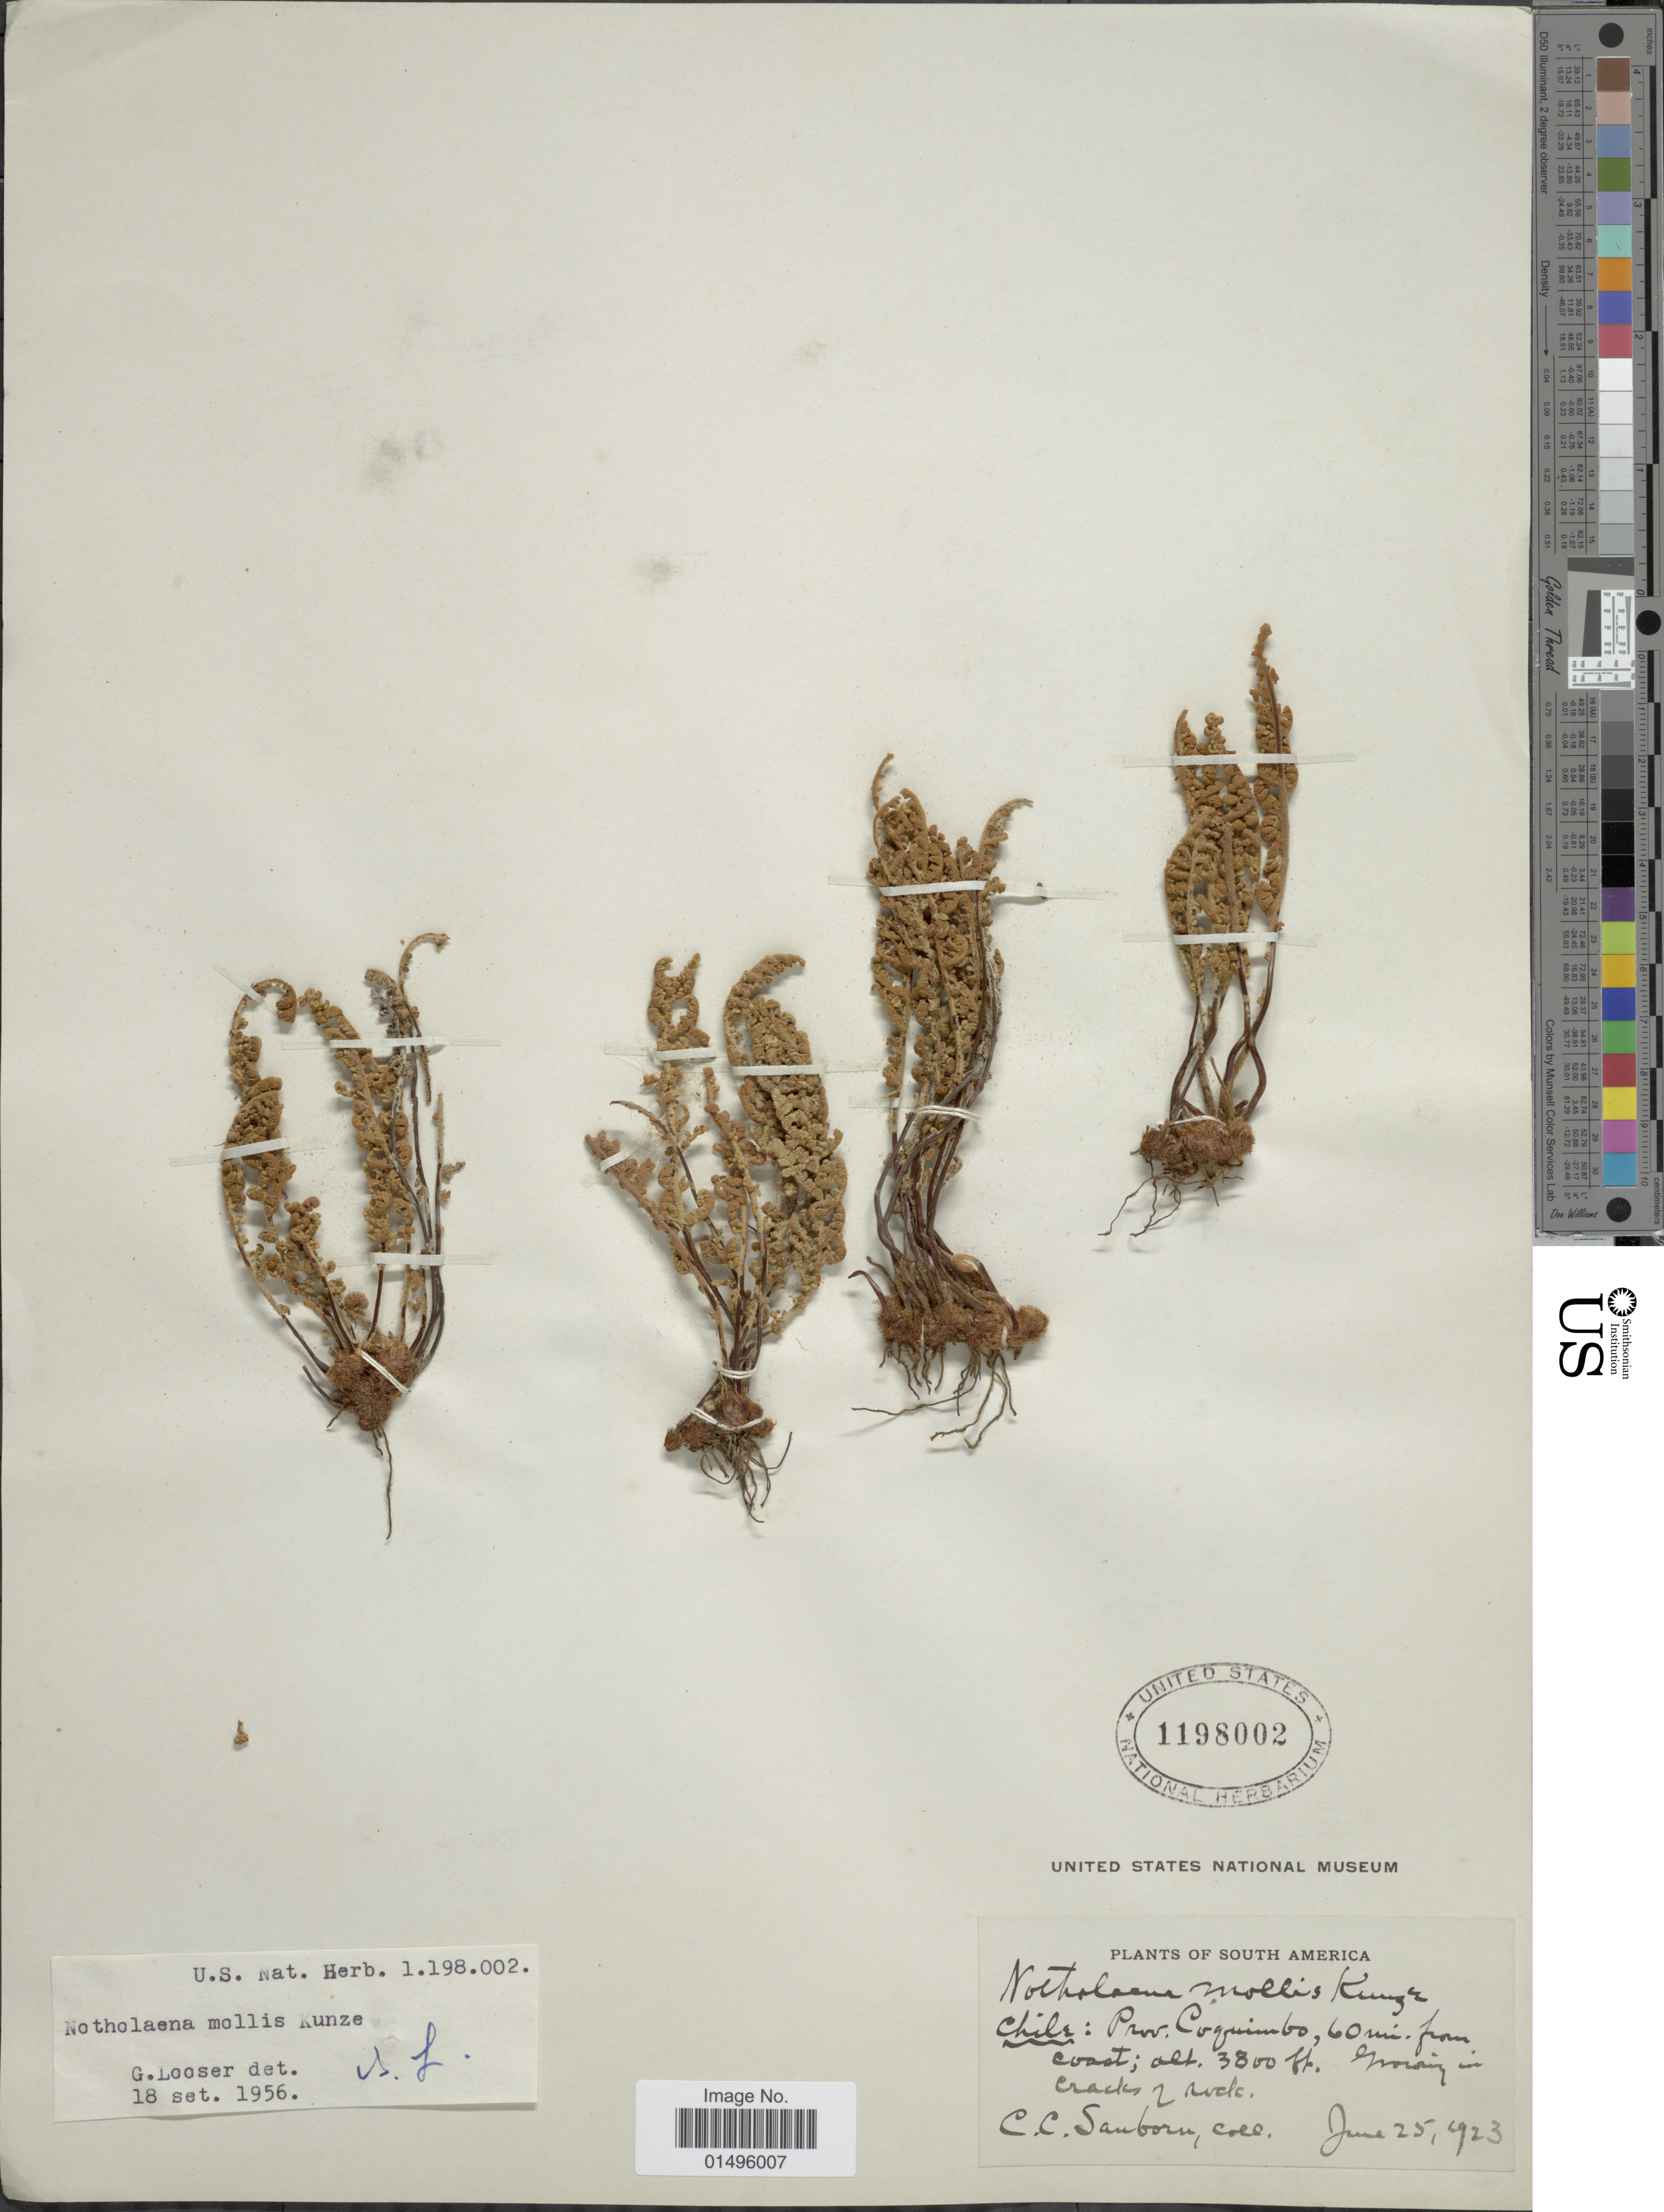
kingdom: Plantae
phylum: Tracheophyta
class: Polypodiopsida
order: Polypodiales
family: Pteridaceae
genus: Notholaena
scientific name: Notholaena mollis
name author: Kunze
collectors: C. Sanborn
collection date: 1923-06-25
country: Chile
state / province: Coquimbo (IV)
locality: South America, Chile, Prov. Coquimbo, 60mi. from coast.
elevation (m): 1158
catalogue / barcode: US 1198002